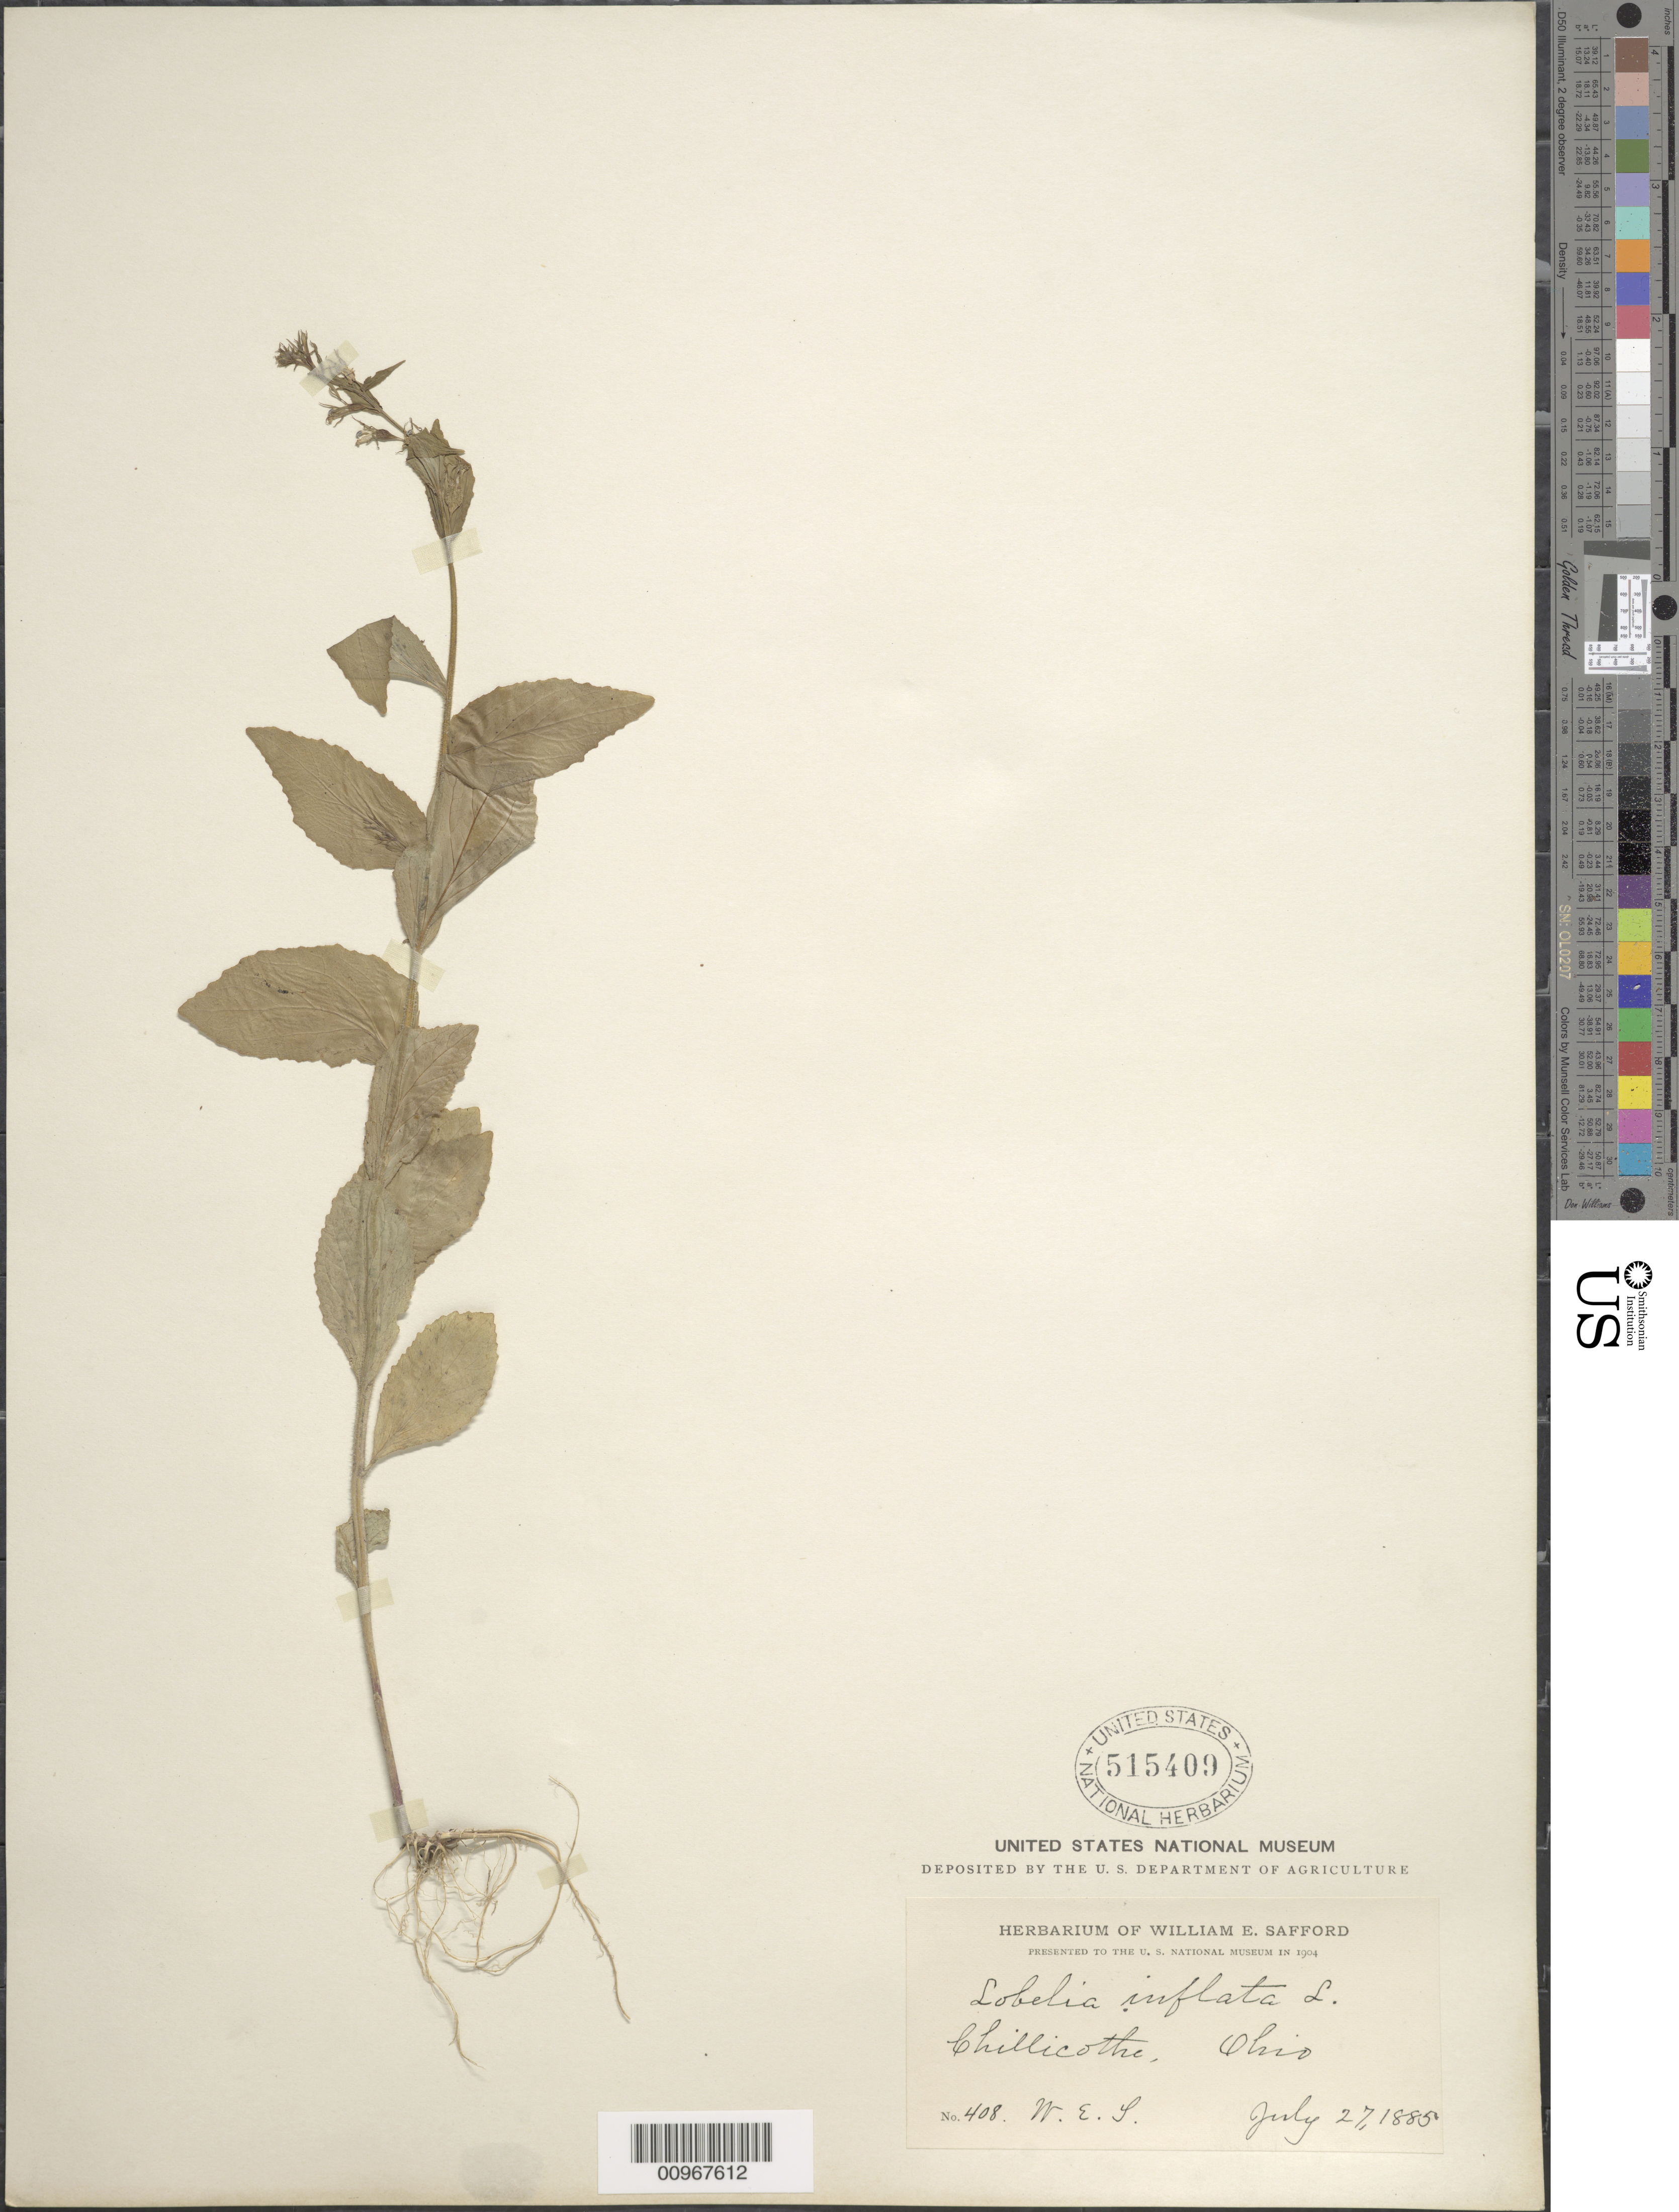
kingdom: Plantae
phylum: Tracheophyta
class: Magnoliopsida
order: Asterales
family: Campanulaceae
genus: Lobelia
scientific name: Lobelia inflata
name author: L.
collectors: W. E. Safford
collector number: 408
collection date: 1885-07-27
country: United States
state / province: Ohio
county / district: Ross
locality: Chillicothe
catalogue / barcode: US 515409